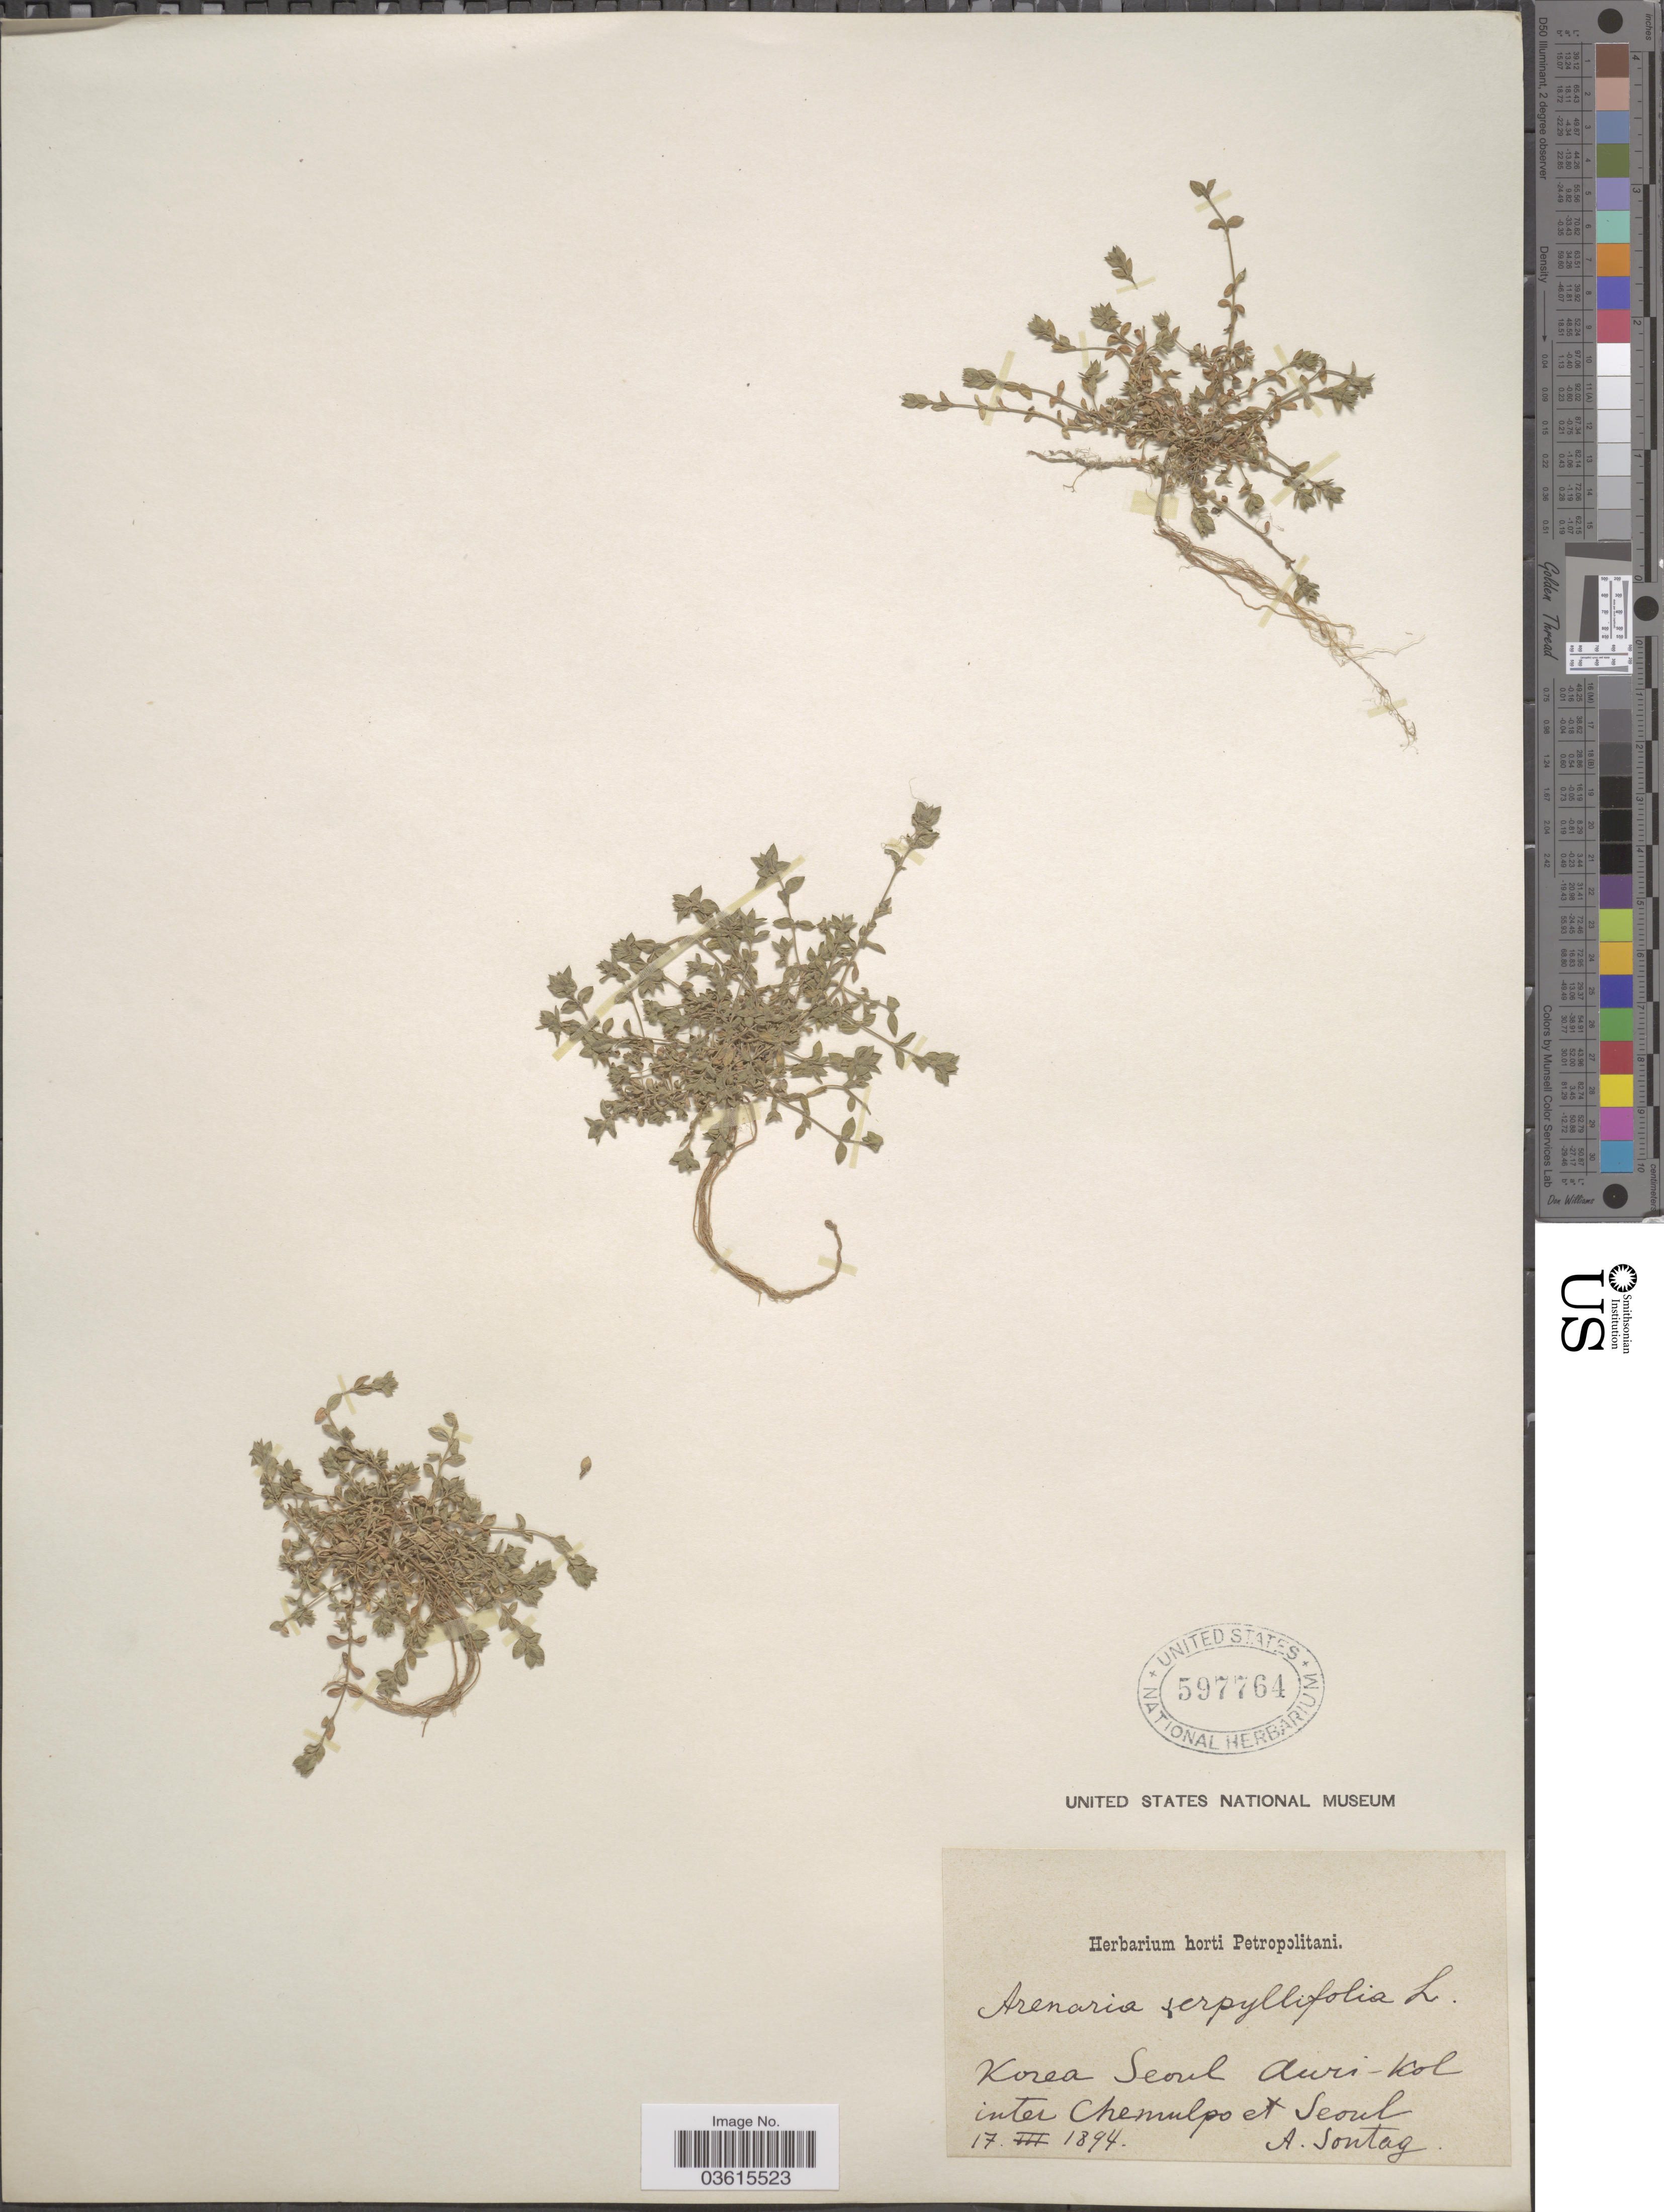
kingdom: Plantae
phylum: Tracheophyta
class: Magnoliopsida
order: Caryophyllales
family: Caryophyllaceae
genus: Arenaria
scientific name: Arenaria serpyllifolia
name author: L.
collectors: A. Sontag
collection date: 1894-03-17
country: South Korea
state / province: Seoul Special City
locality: Korea Seoul Awi []-Kol inter Chemulpo et Seoul.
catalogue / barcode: US 597764